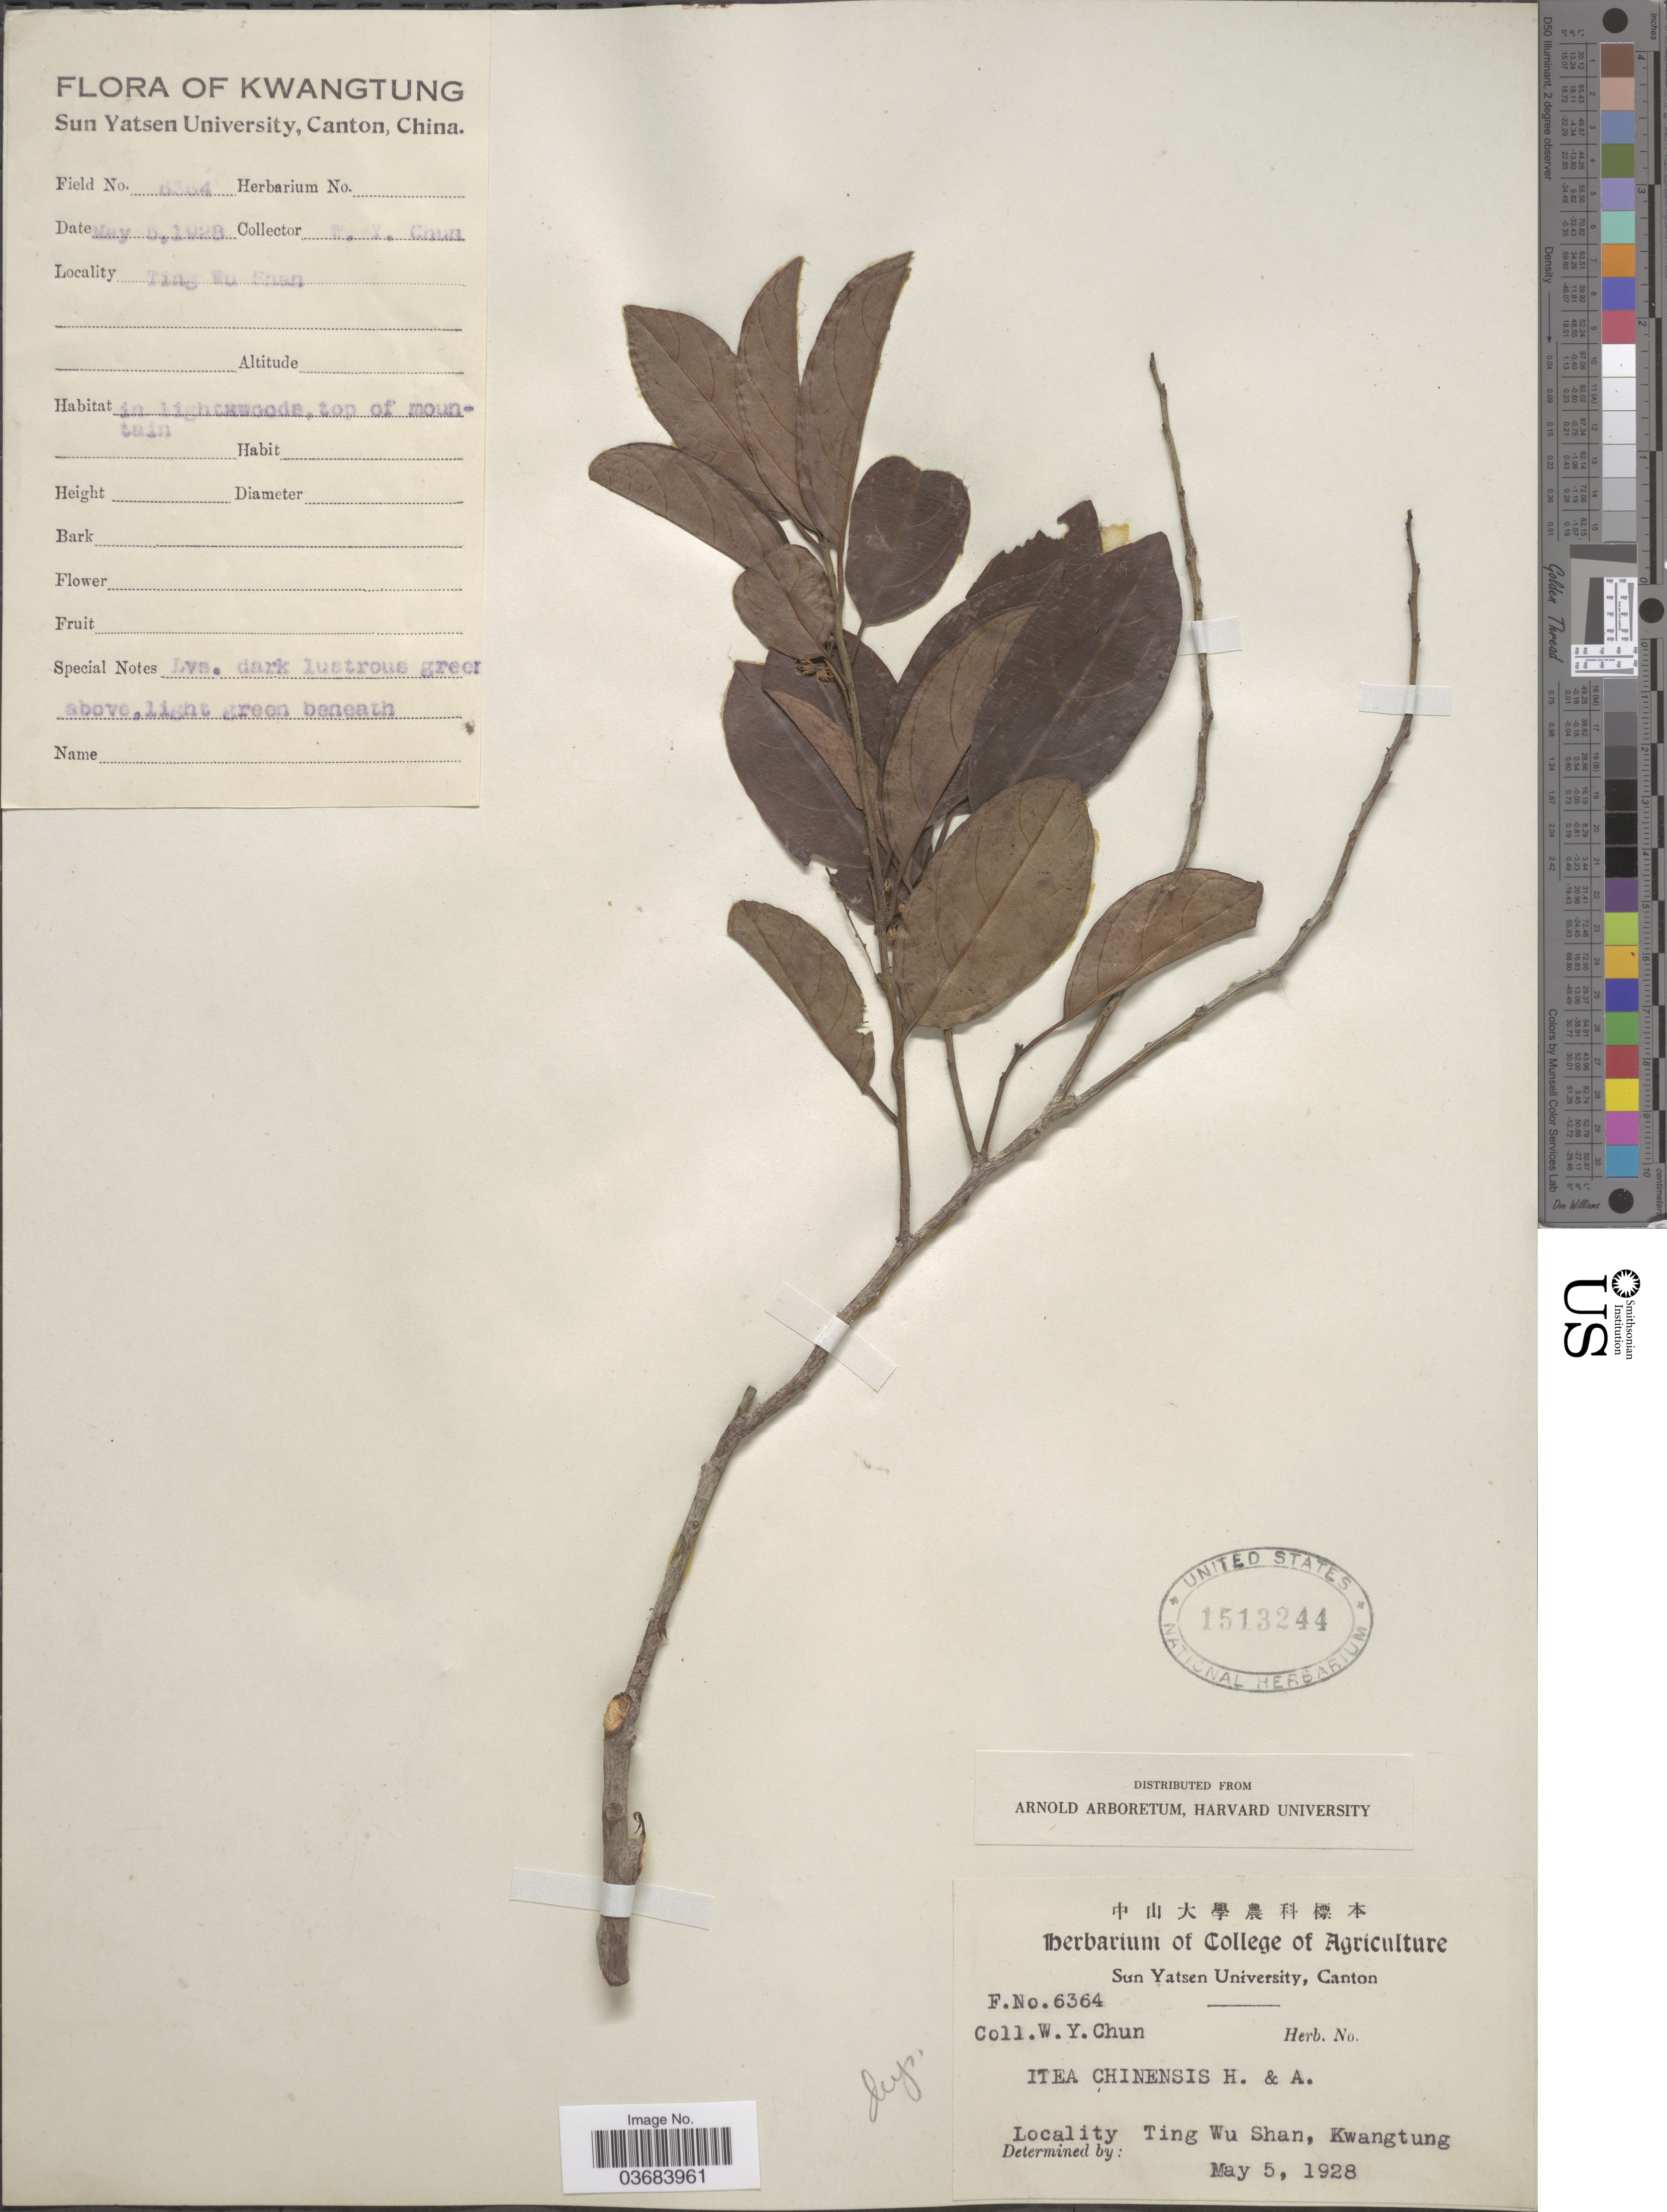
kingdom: Plantae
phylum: Tracheophyta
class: Magnoliopsida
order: Saxifragales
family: Iteaceae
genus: Itea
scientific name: Itea chinensis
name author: W. Hook. & H.J. Arn.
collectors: W. Y. Chun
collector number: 6364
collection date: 1928-05-05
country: China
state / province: Guangdong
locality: Ting Wu Shan, Kwangtung.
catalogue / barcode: US 1513244